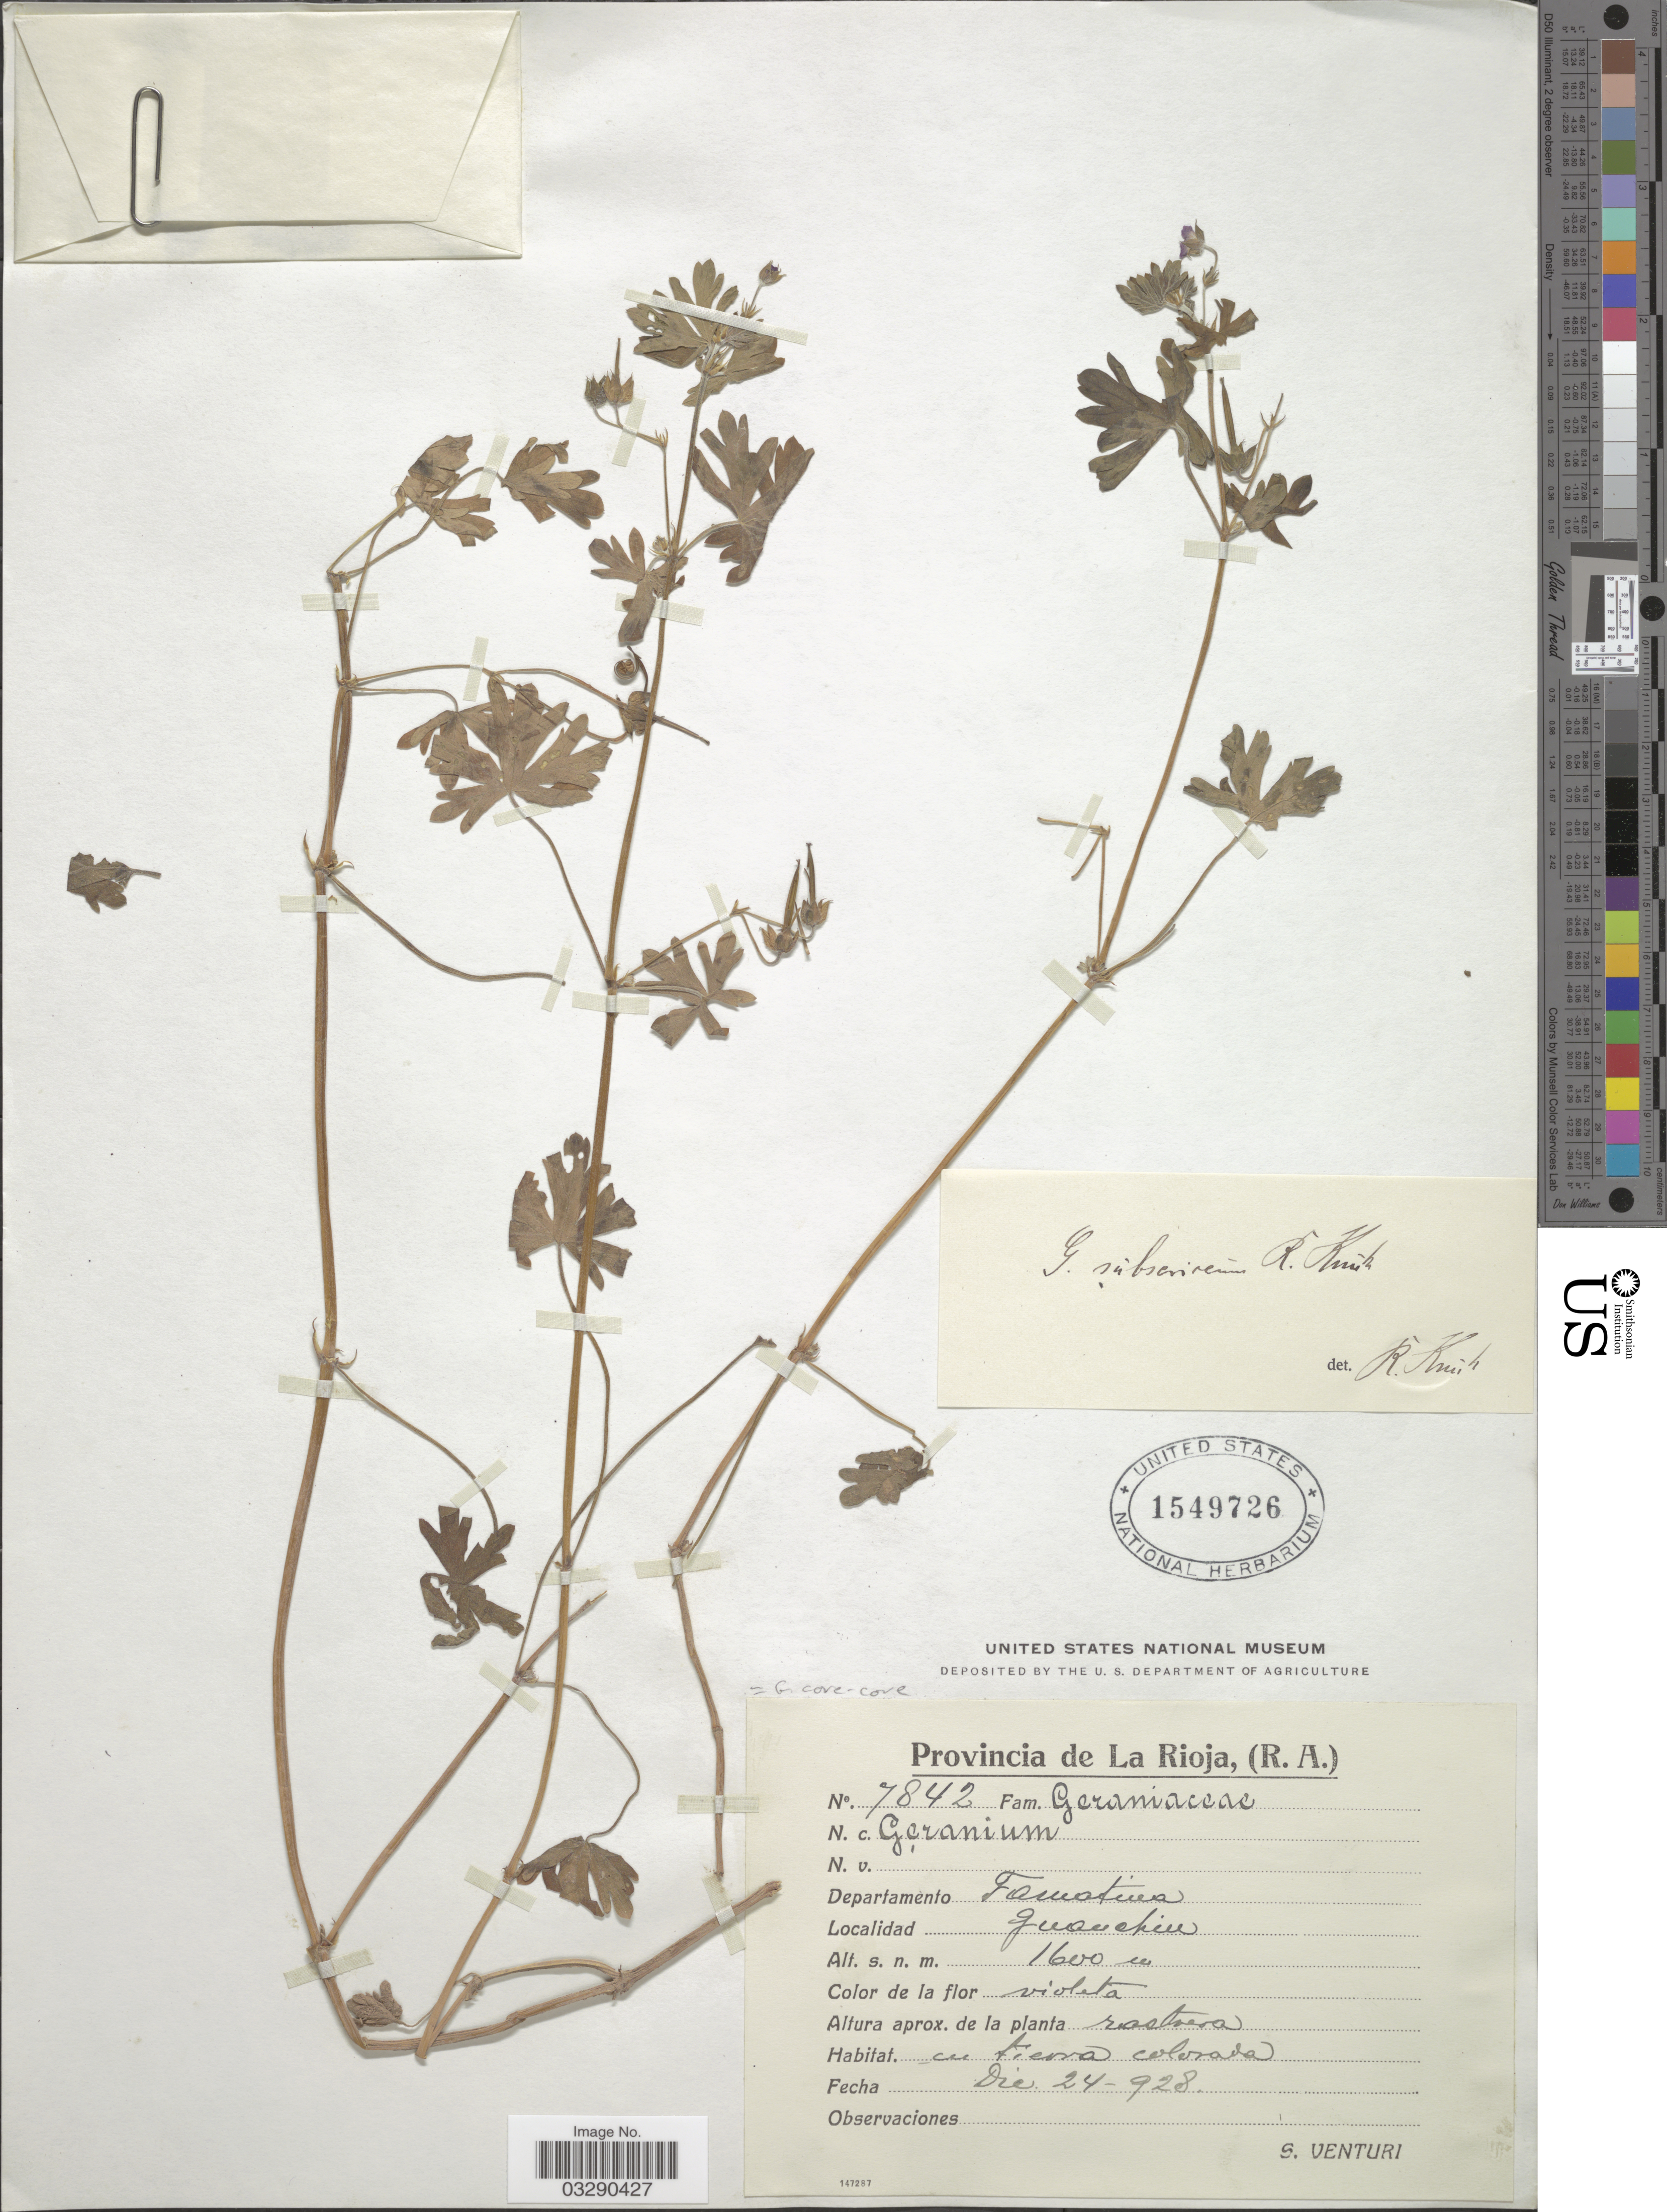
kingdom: Plantae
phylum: Tracheophyta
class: Magnoliopsida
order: Geraniales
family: Geraniaceae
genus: Geranium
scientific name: Geranium sp.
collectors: S. Venturi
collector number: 7842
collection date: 1928-12-24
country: Argentina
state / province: La Rioja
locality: Departamento Famatina. Guanchin.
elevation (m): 1600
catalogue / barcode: US 1549726